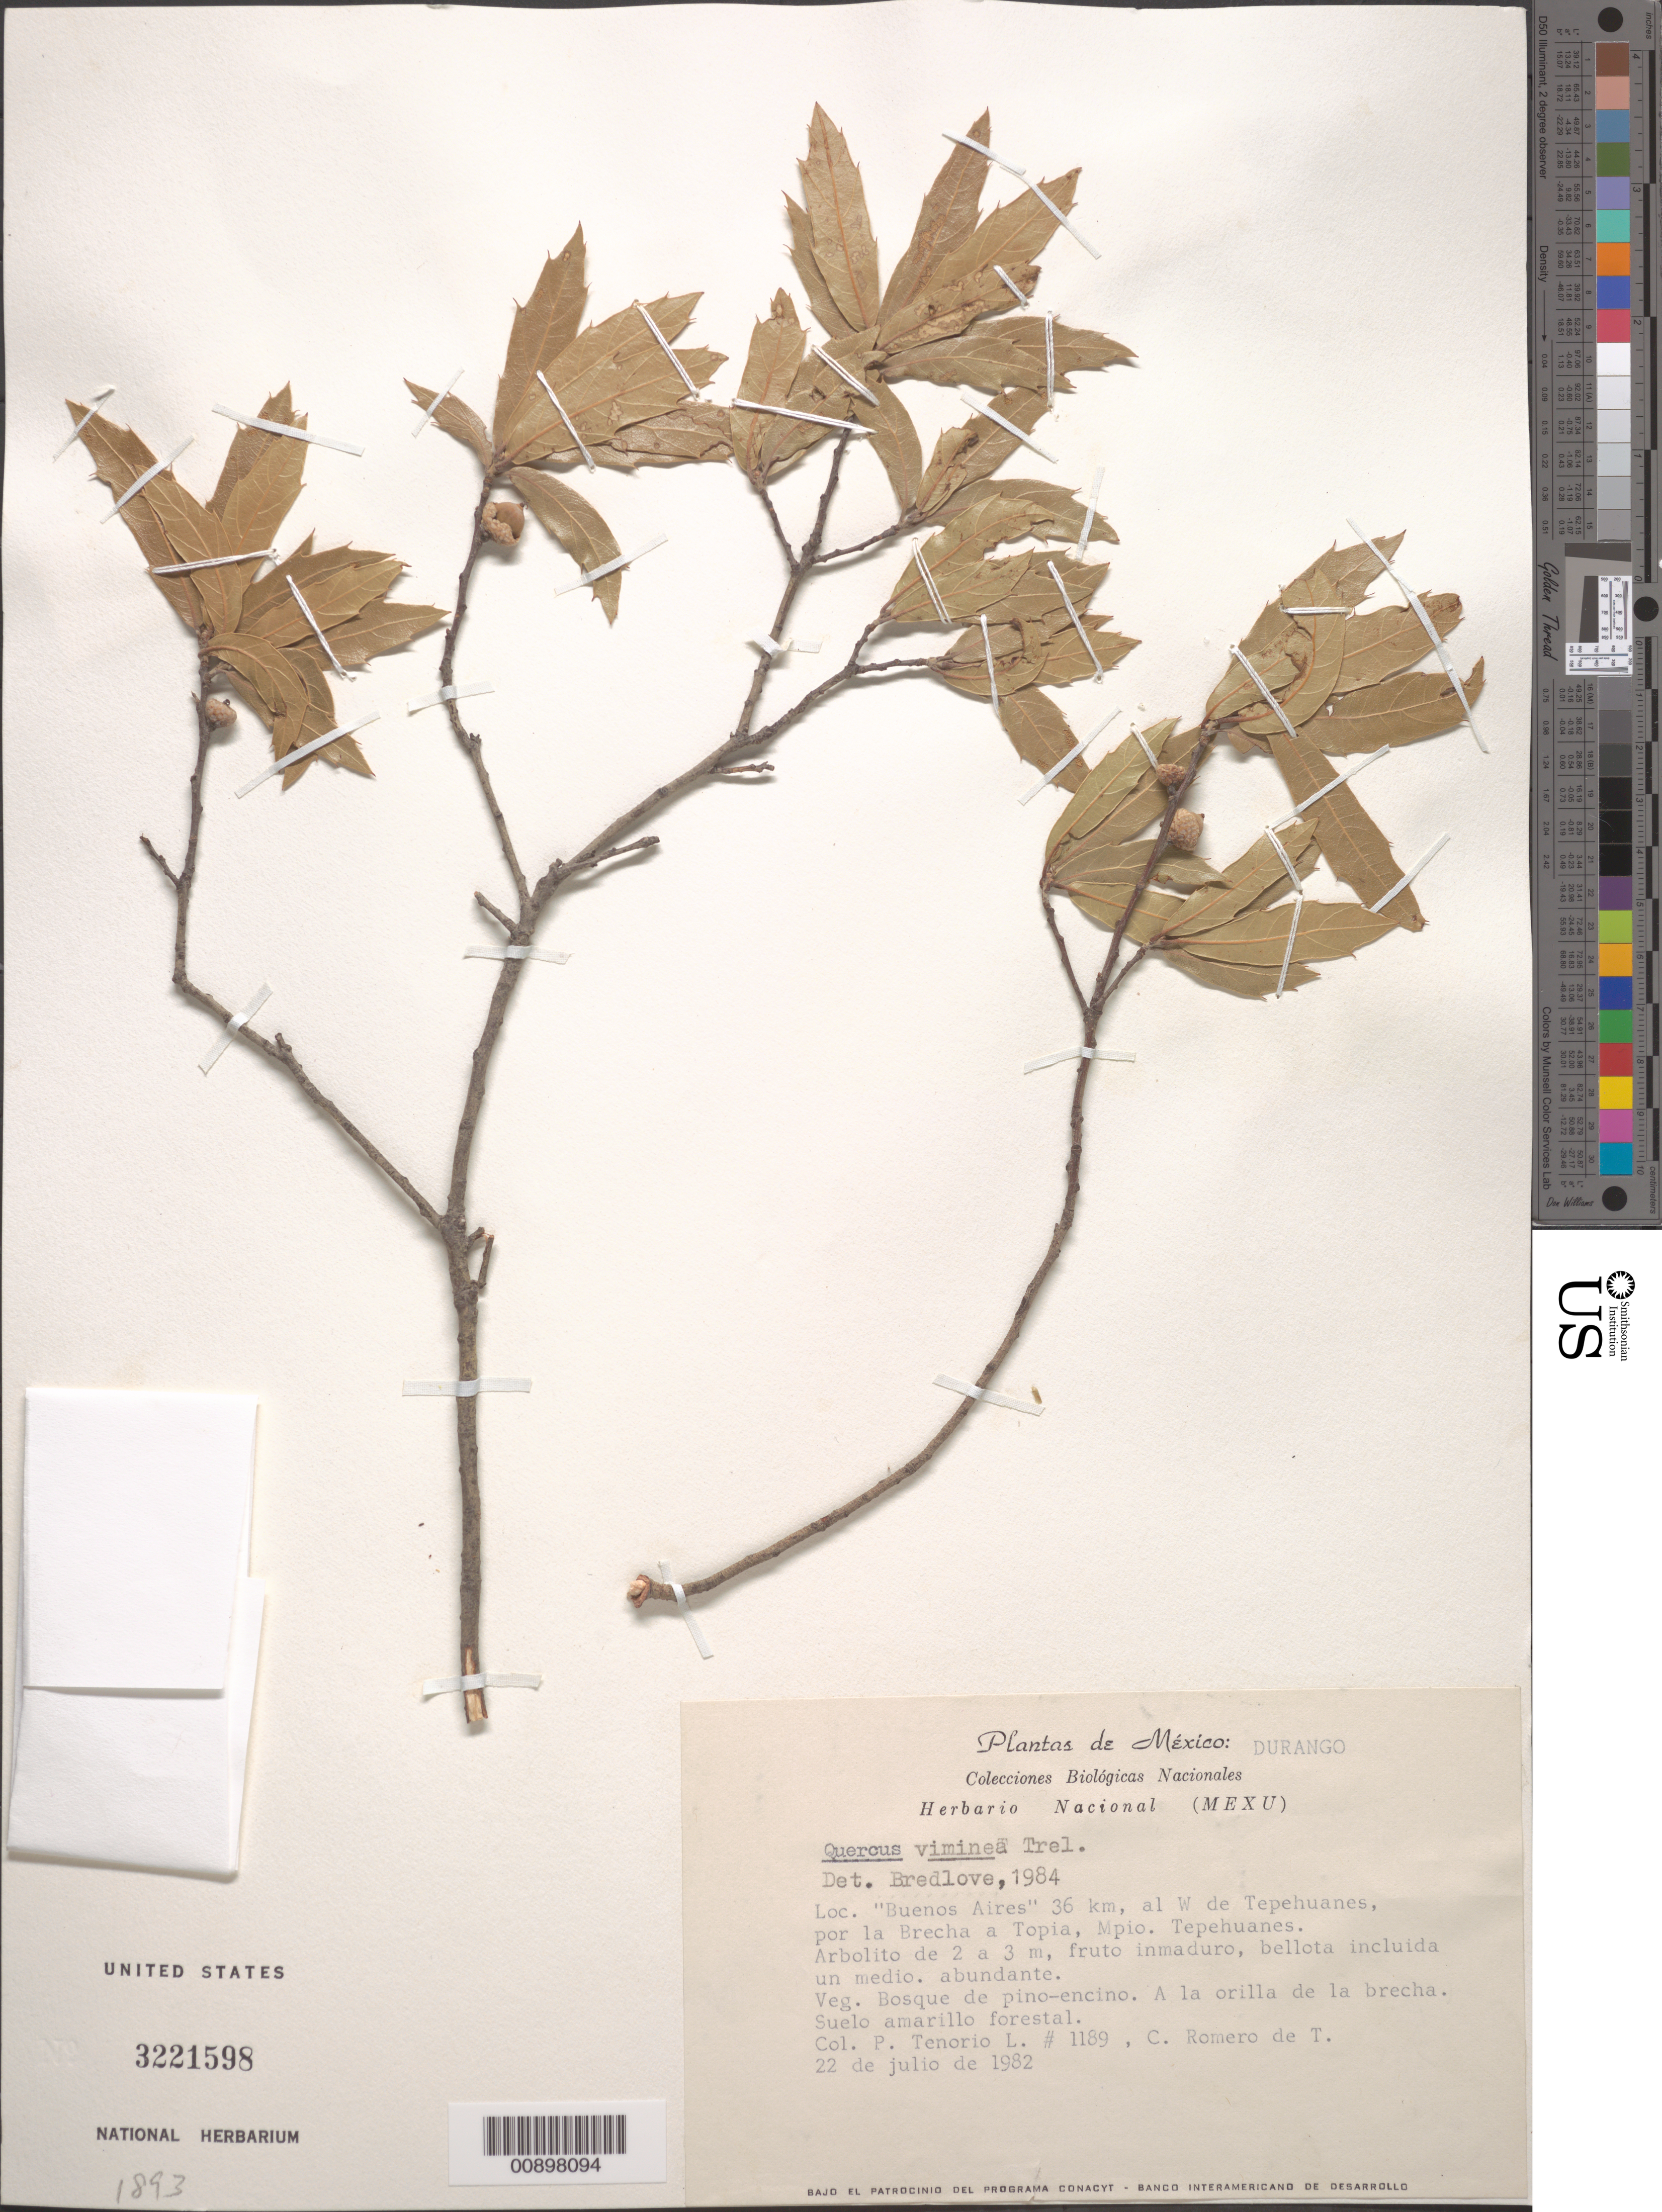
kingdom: Plantae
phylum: Tracheophyta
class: Magnoliopsida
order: Fagales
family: Fagaceae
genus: Quercus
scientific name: Quercus viminea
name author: Trel.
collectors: P. Tenorio L. & C. Romero de T.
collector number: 1189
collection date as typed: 22 Jul 1982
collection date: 1982-07-22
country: Mexico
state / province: Durango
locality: Buenos Aires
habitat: Bosque de pino-encino. A la orilla de la brecha. Suelo amarillo forestal.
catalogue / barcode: US 3221598